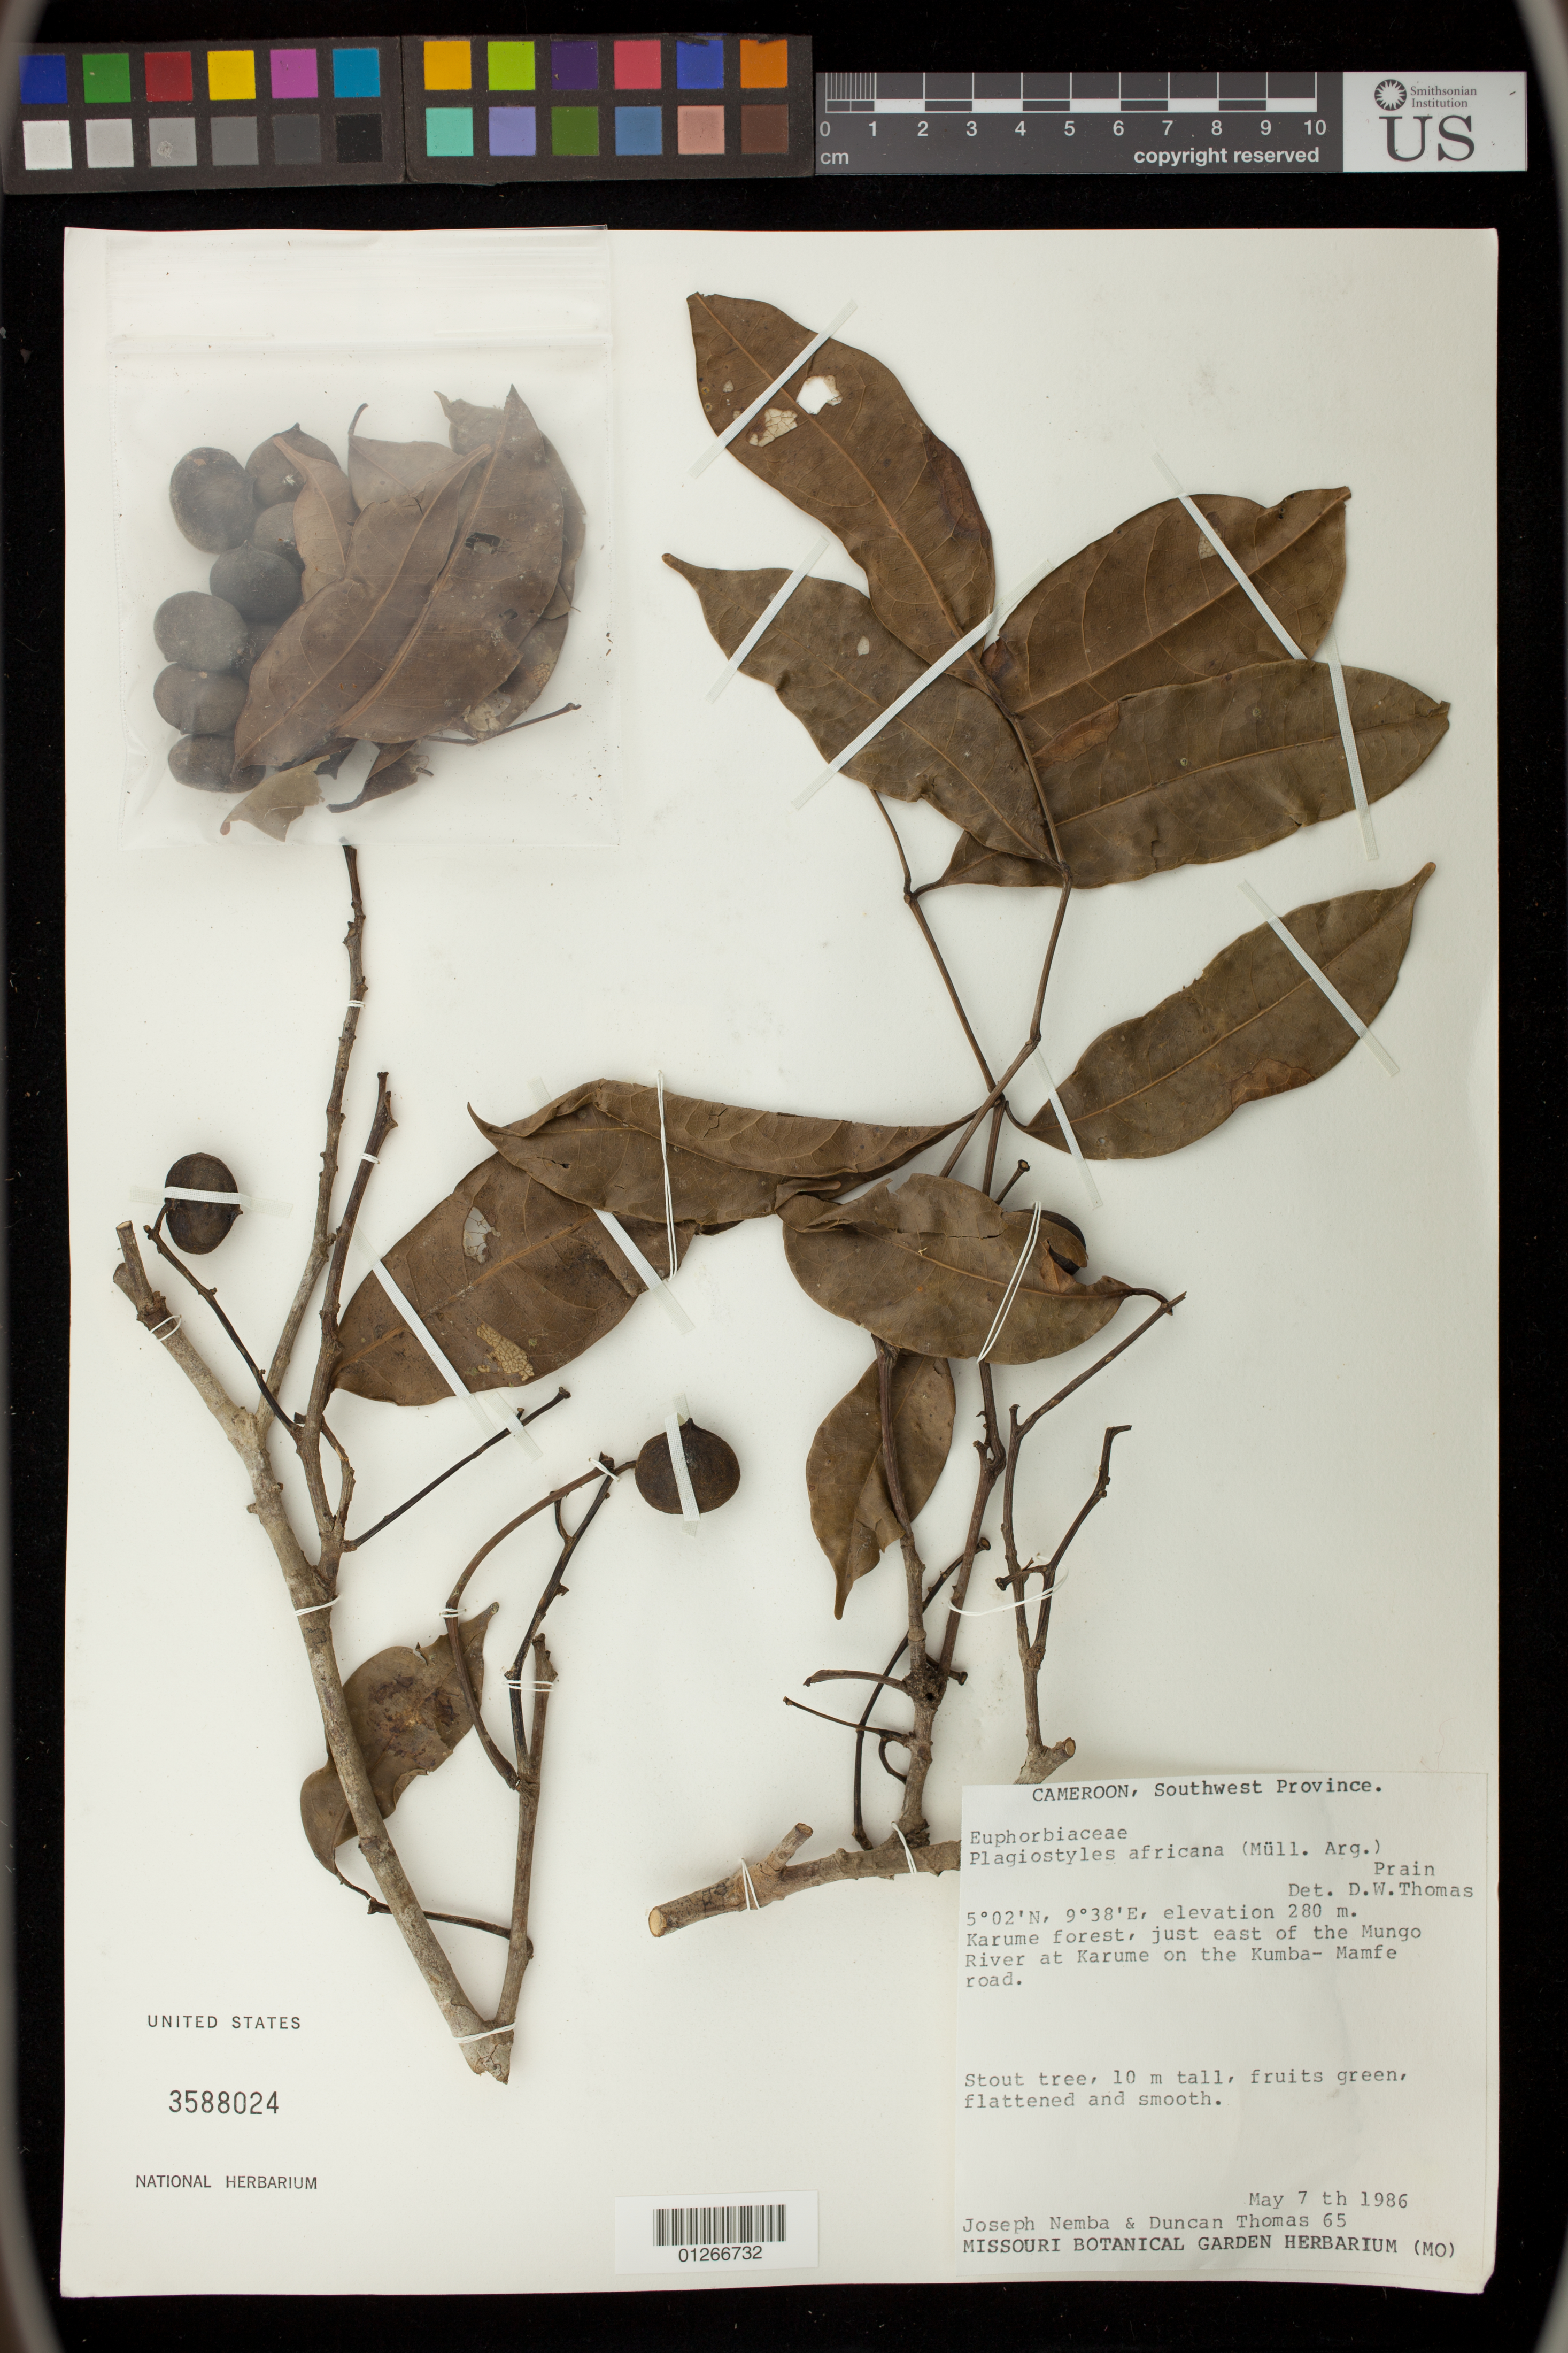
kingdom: Plantae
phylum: Tracheophyta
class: Magnoliopsida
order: Malpighiales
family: Euphorbiaceae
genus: Plagiostyles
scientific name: Plagiostyles africana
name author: (Müll. Arg.) Prain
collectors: J. Nemba & D. Thomas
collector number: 65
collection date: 1986-05-07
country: Cameroon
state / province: Sud-Ouest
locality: Karume forest, just east of the Mungo River at Karume on the Kumba-Mamfe road.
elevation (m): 280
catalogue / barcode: US 3588024